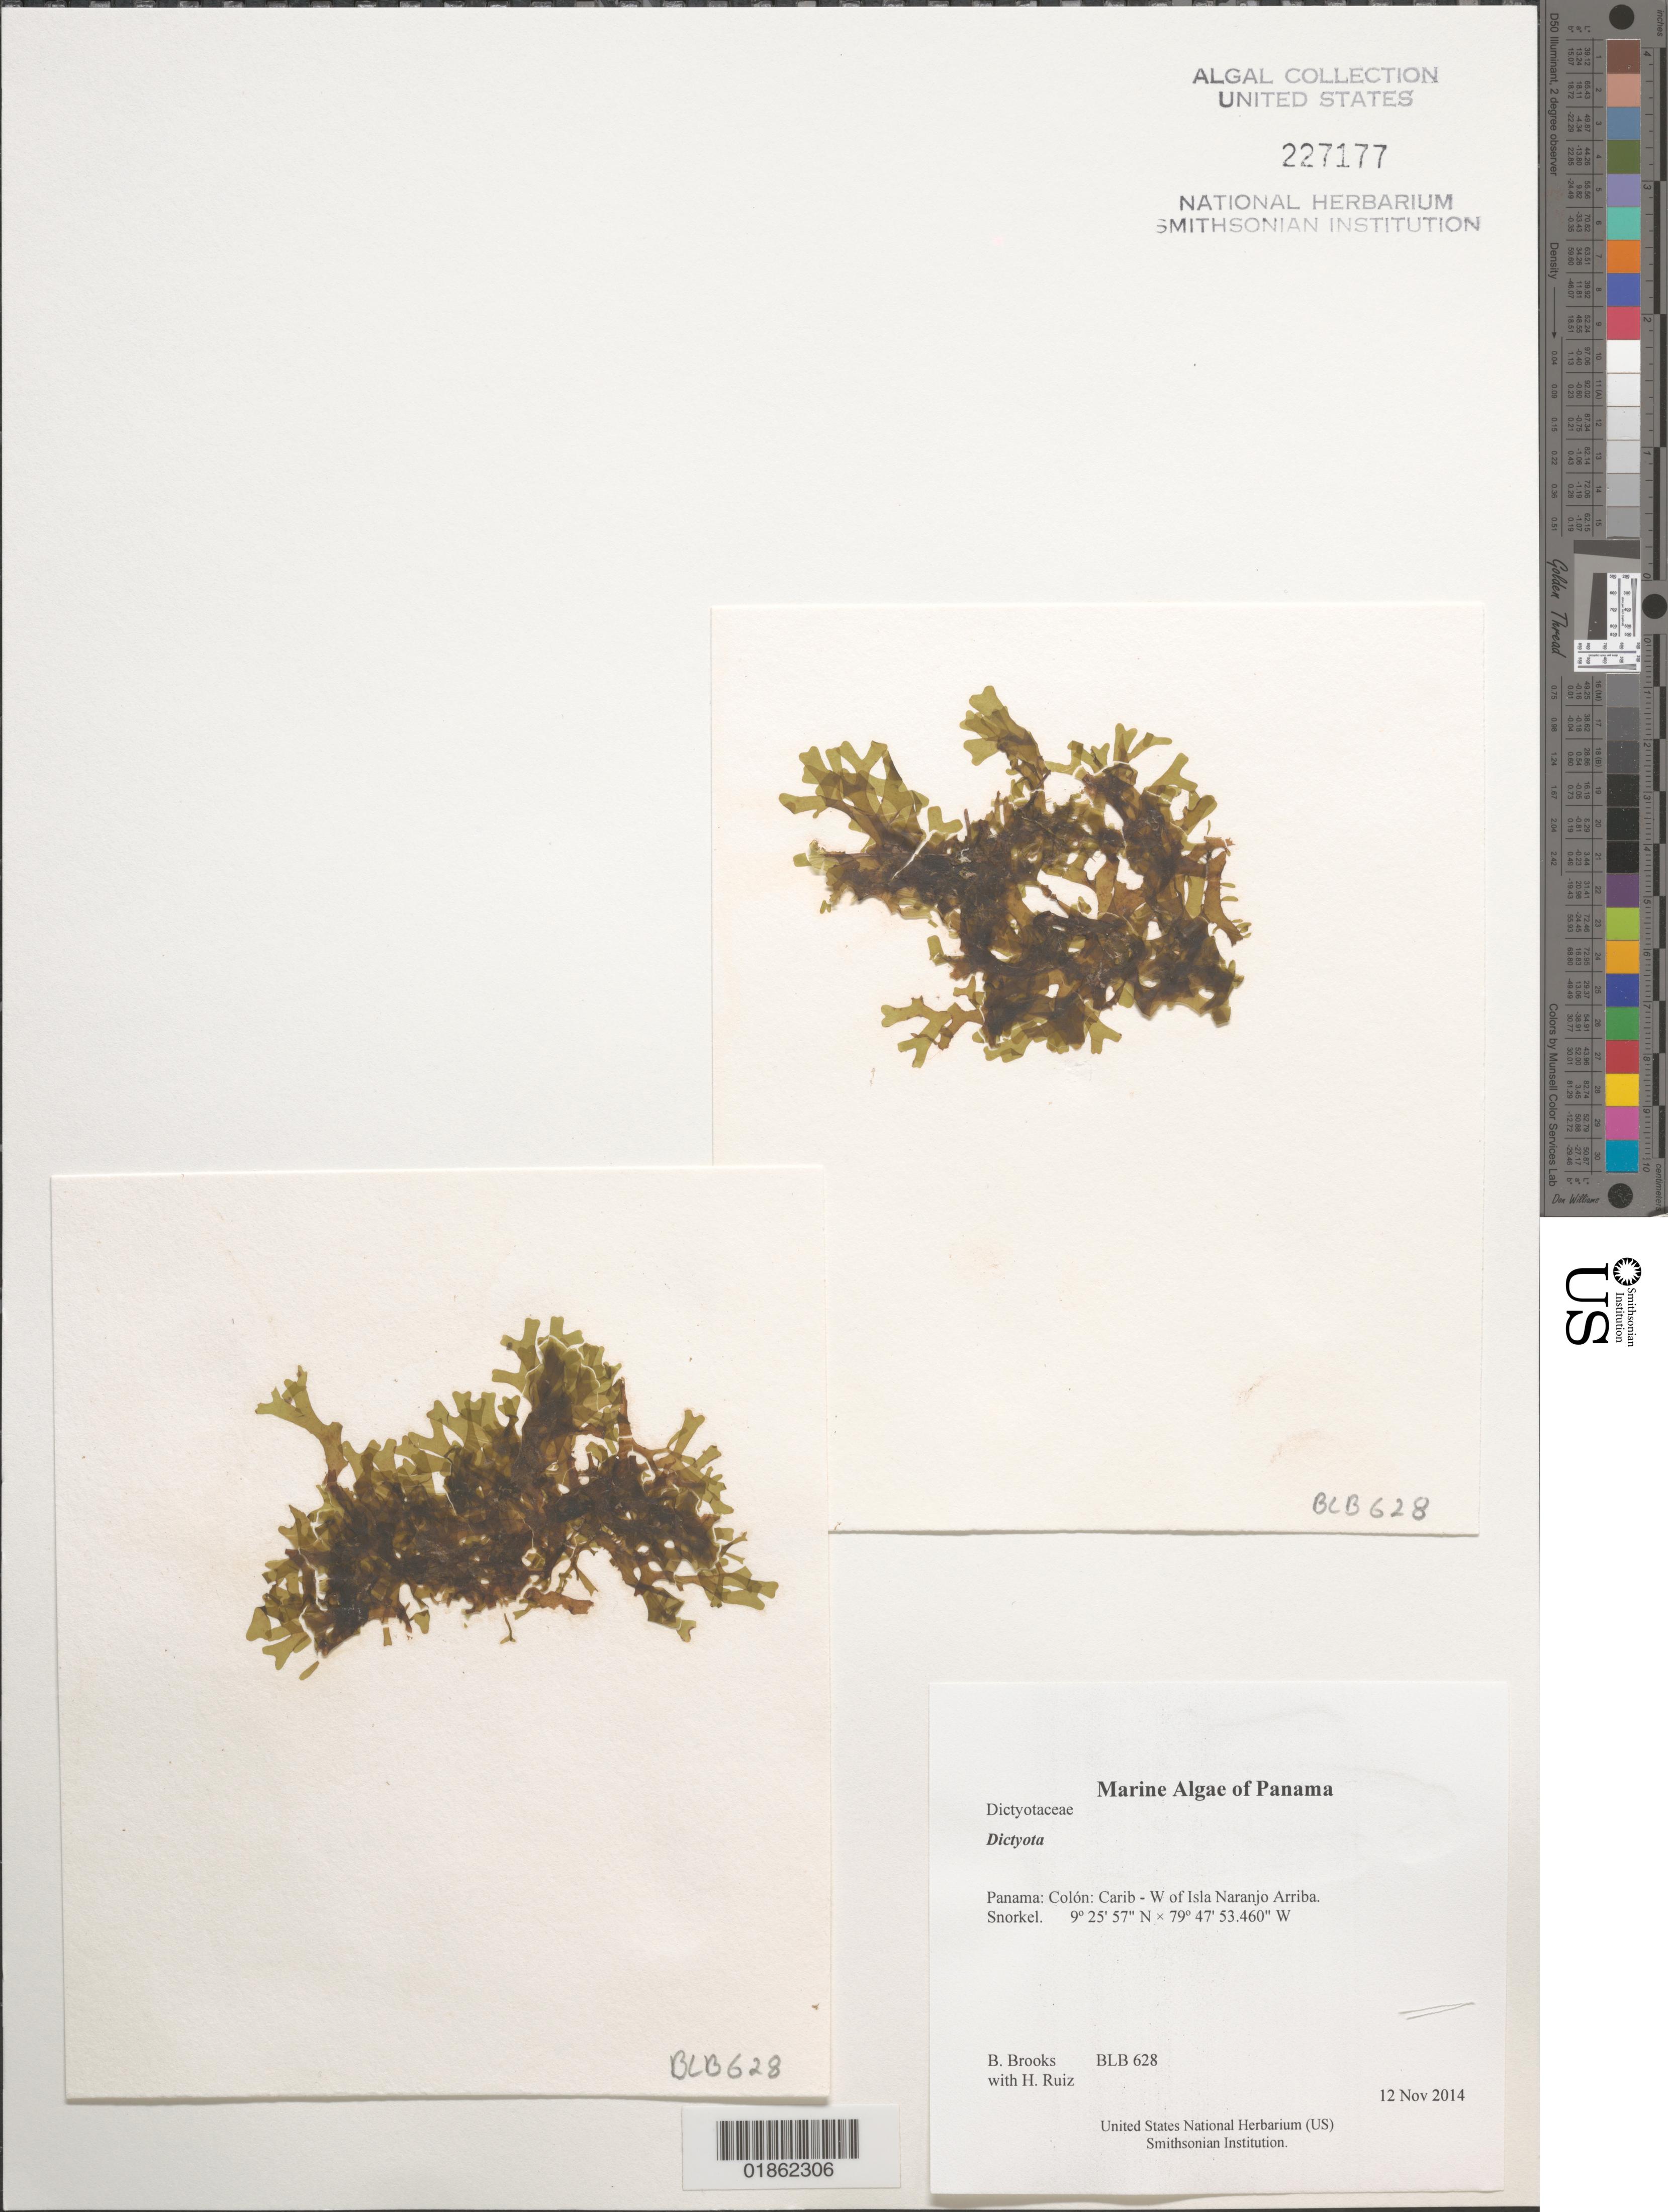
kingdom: Chromista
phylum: Ochrophyta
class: Phaeophyceae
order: Dictyotales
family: Dictyotaceae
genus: Dictyota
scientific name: Dictyota sp.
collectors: B. Brooks & H. Ruiz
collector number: BLB 628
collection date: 2014-11-12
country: Panama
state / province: Colón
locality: Carib - W of Isla Naranjo Arriba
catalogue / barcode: US 227177